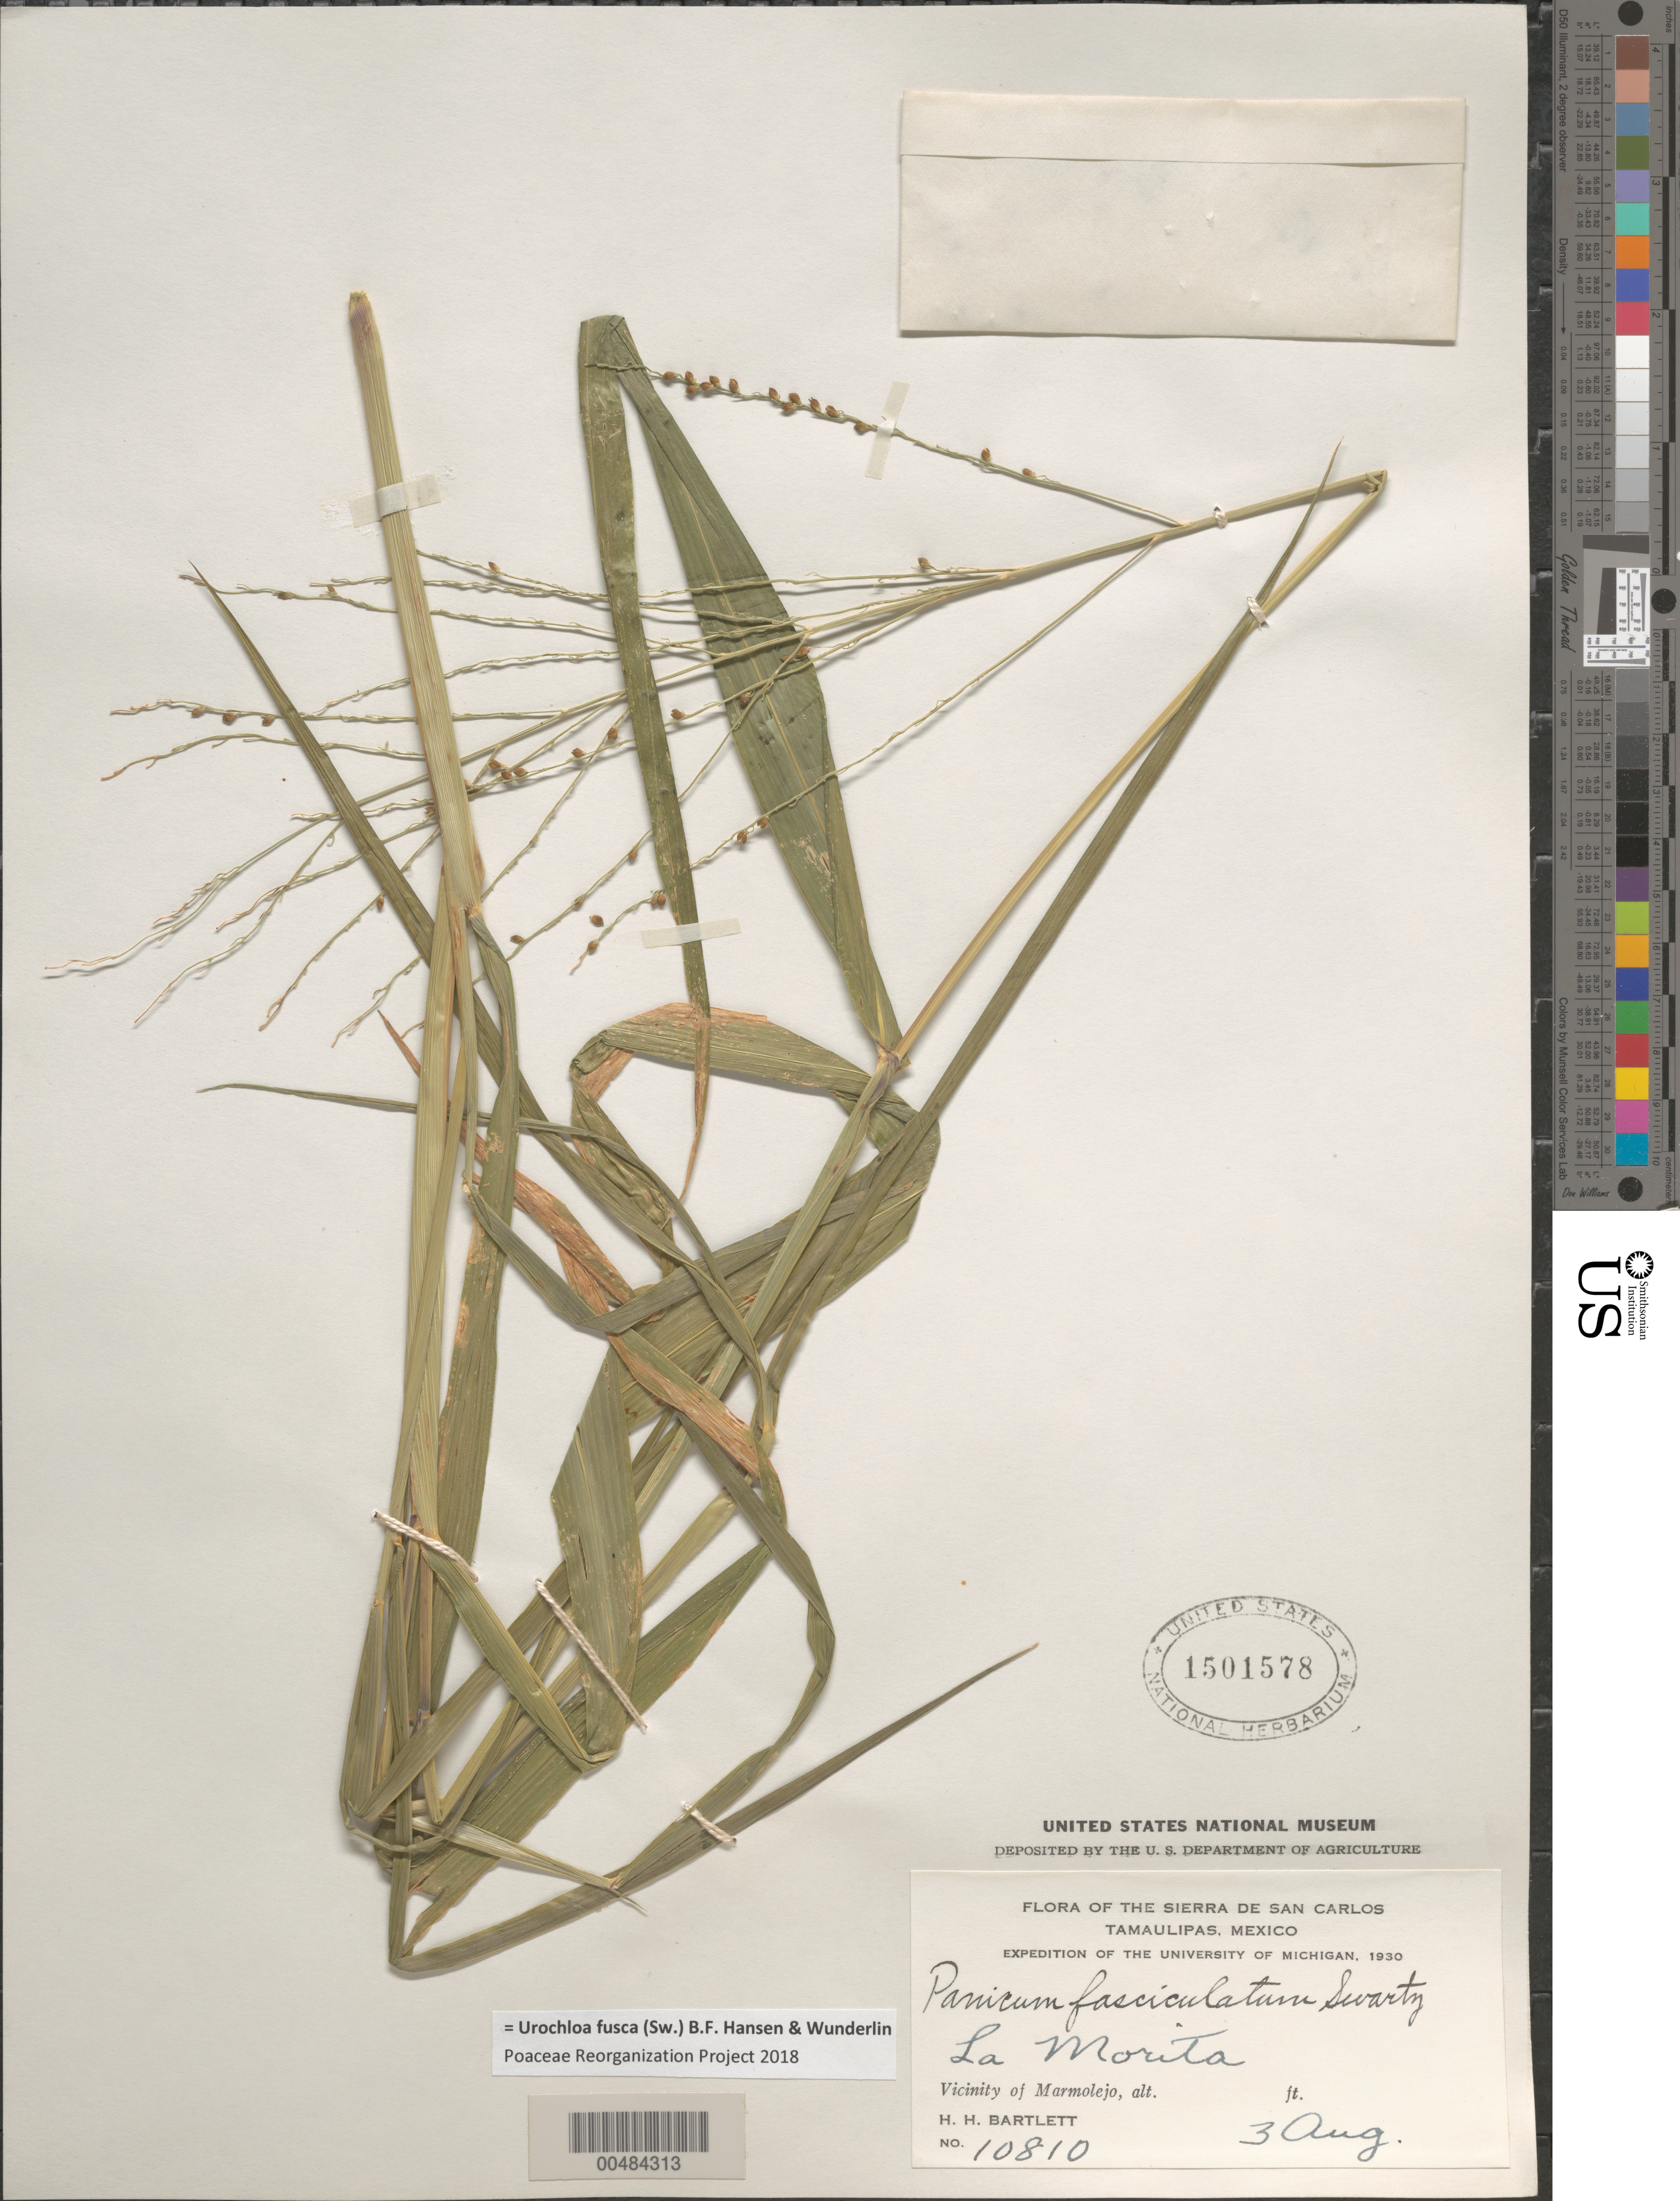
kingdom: Plantae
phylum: Tracheophyta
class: Liliopsida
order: Poales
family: Poaceae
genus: Urochloa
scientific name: Urochloa fusca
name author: (Sw.) B.F. Hansen & Wunderlin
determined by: Poaceae Reorganization Project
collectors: H. H. Bartlett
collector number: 10810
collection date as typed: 3 Aug 1930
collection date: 1930-08-03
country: Mexico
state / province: Tamaulipas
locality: La Morita, vicinity of Marmolejo, Sierra de San Carlos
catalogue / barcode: US 1501578